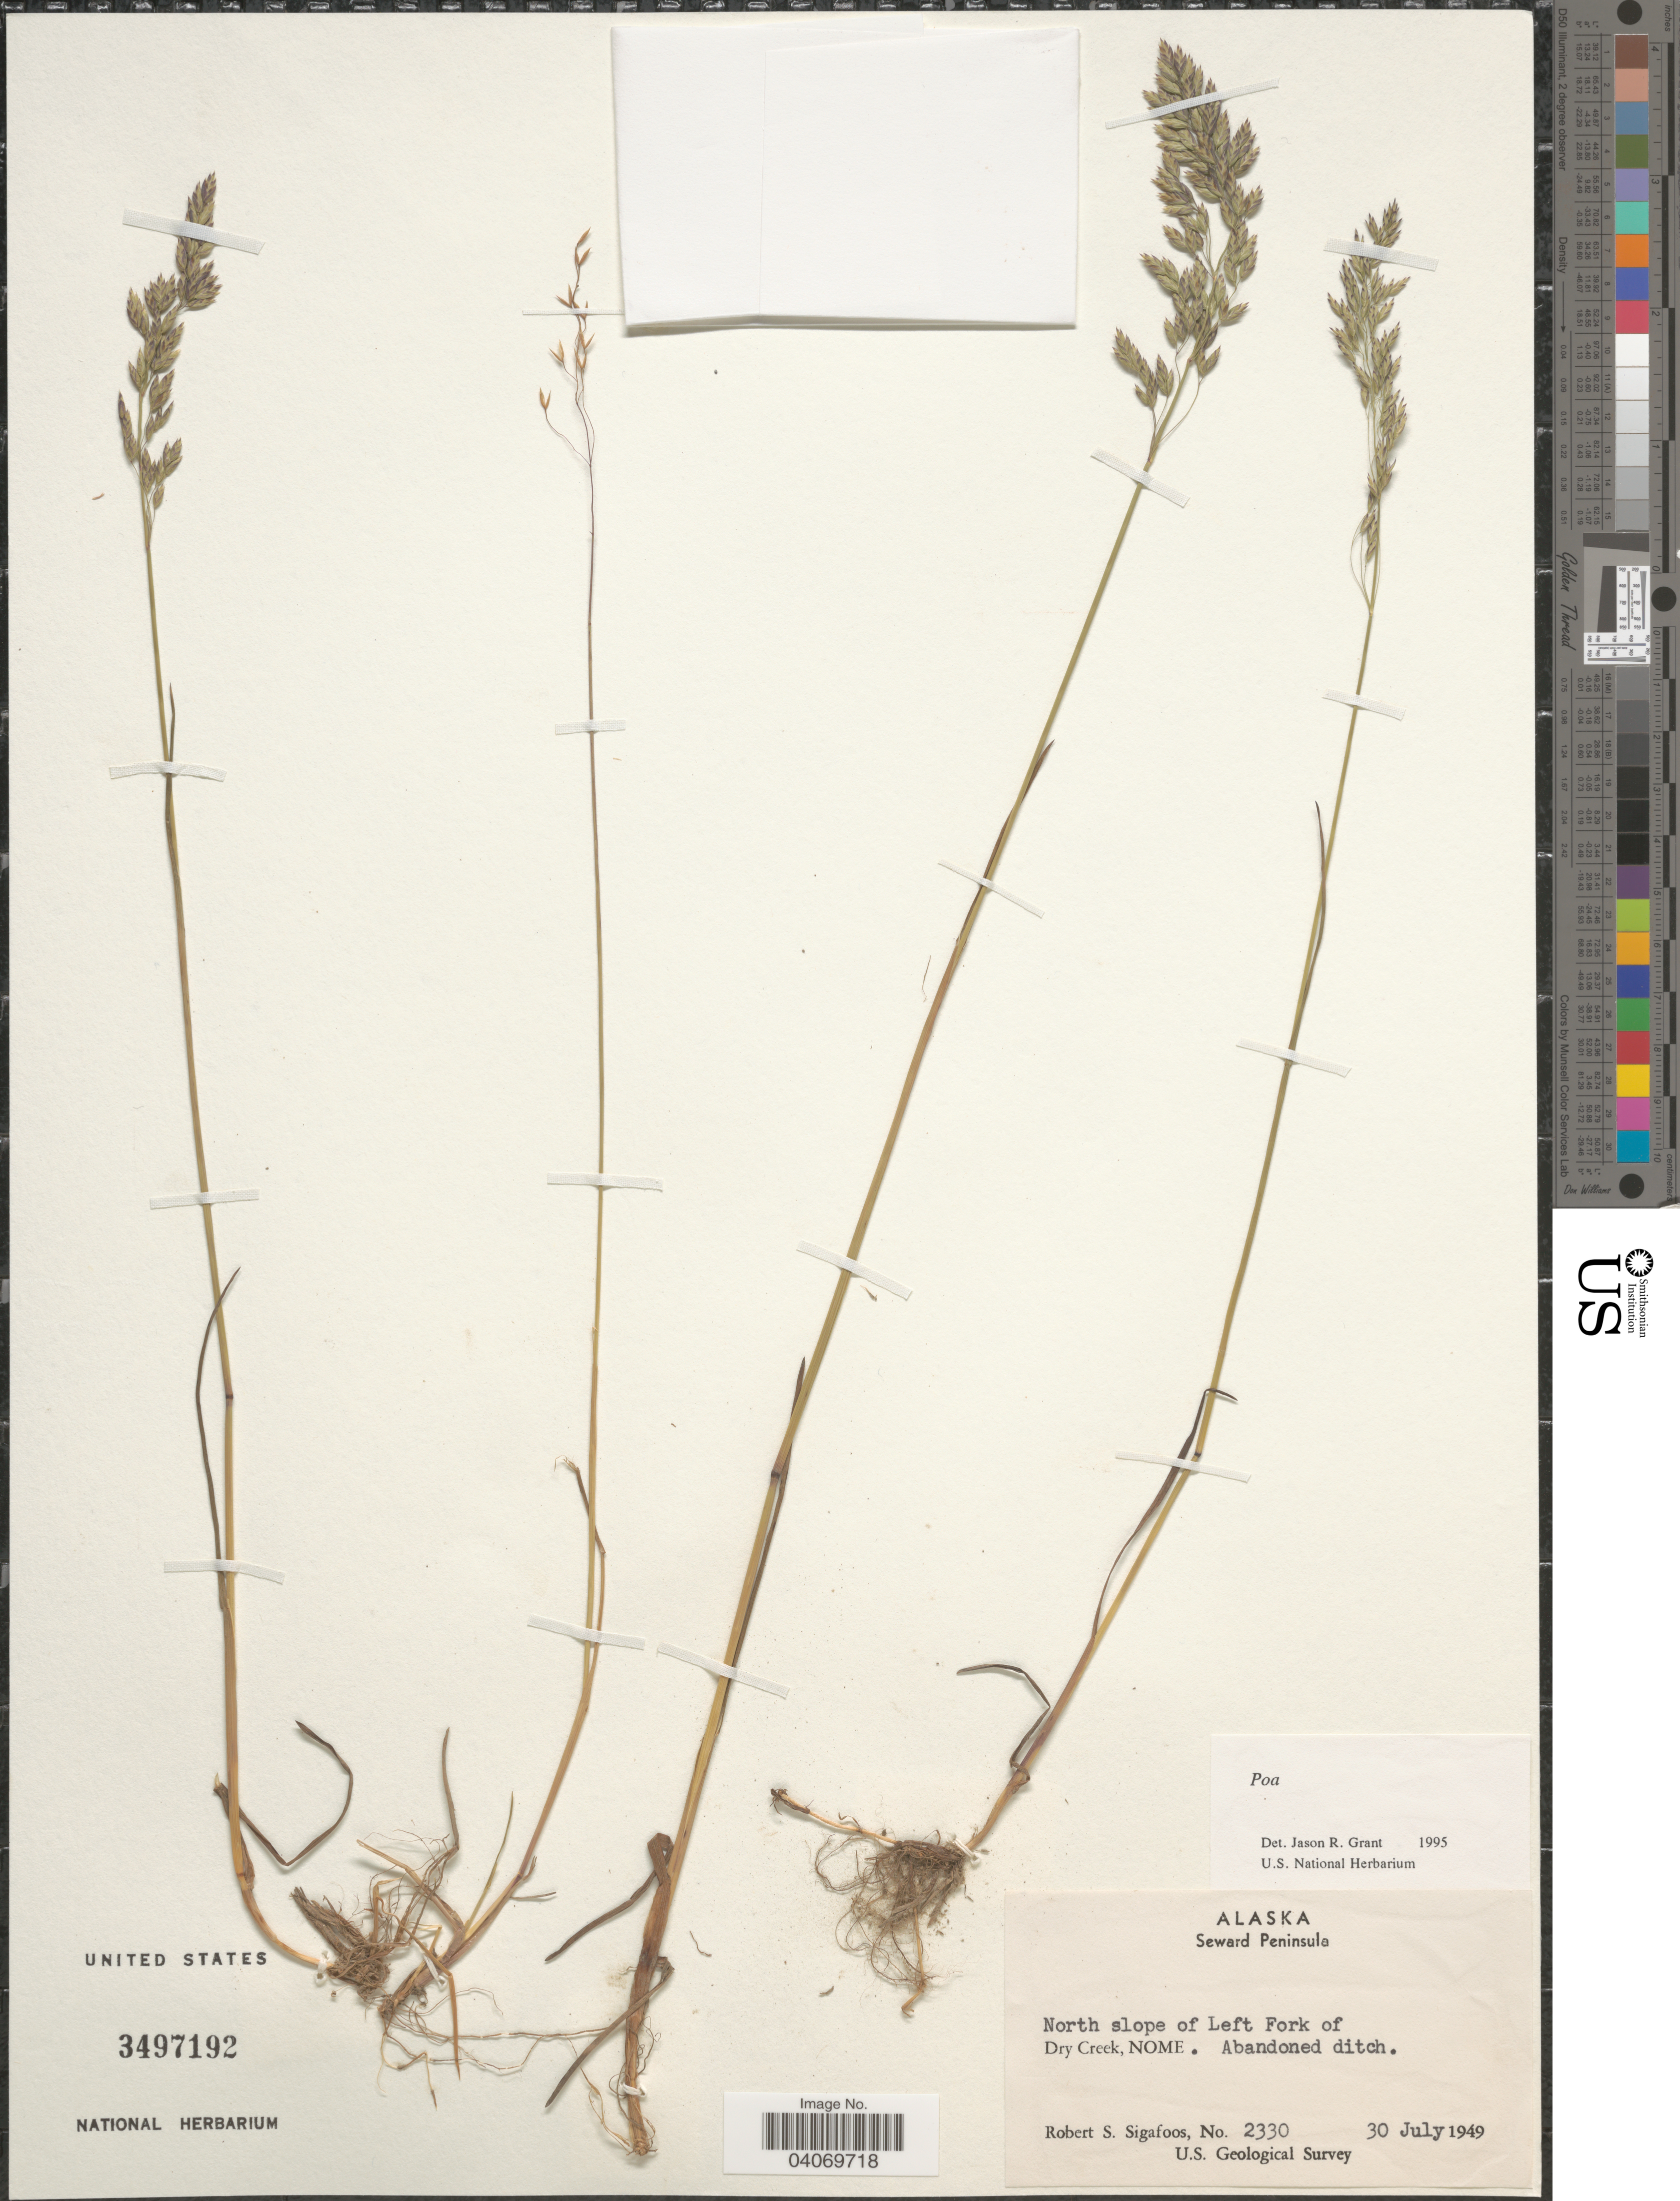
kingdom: Plantae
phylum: Tracheophyta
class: Liliopsida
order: Poales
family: Poaceae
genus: Poa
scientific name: Poa sp.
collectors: R. Sigafoos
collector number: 2330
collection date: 1949-07-30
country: United States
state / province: Alaska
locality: Seward Peninsula. North slope of Left Fork of Dry Creek, Nome. U.S. Geological Survey.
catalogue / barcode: US 3497192